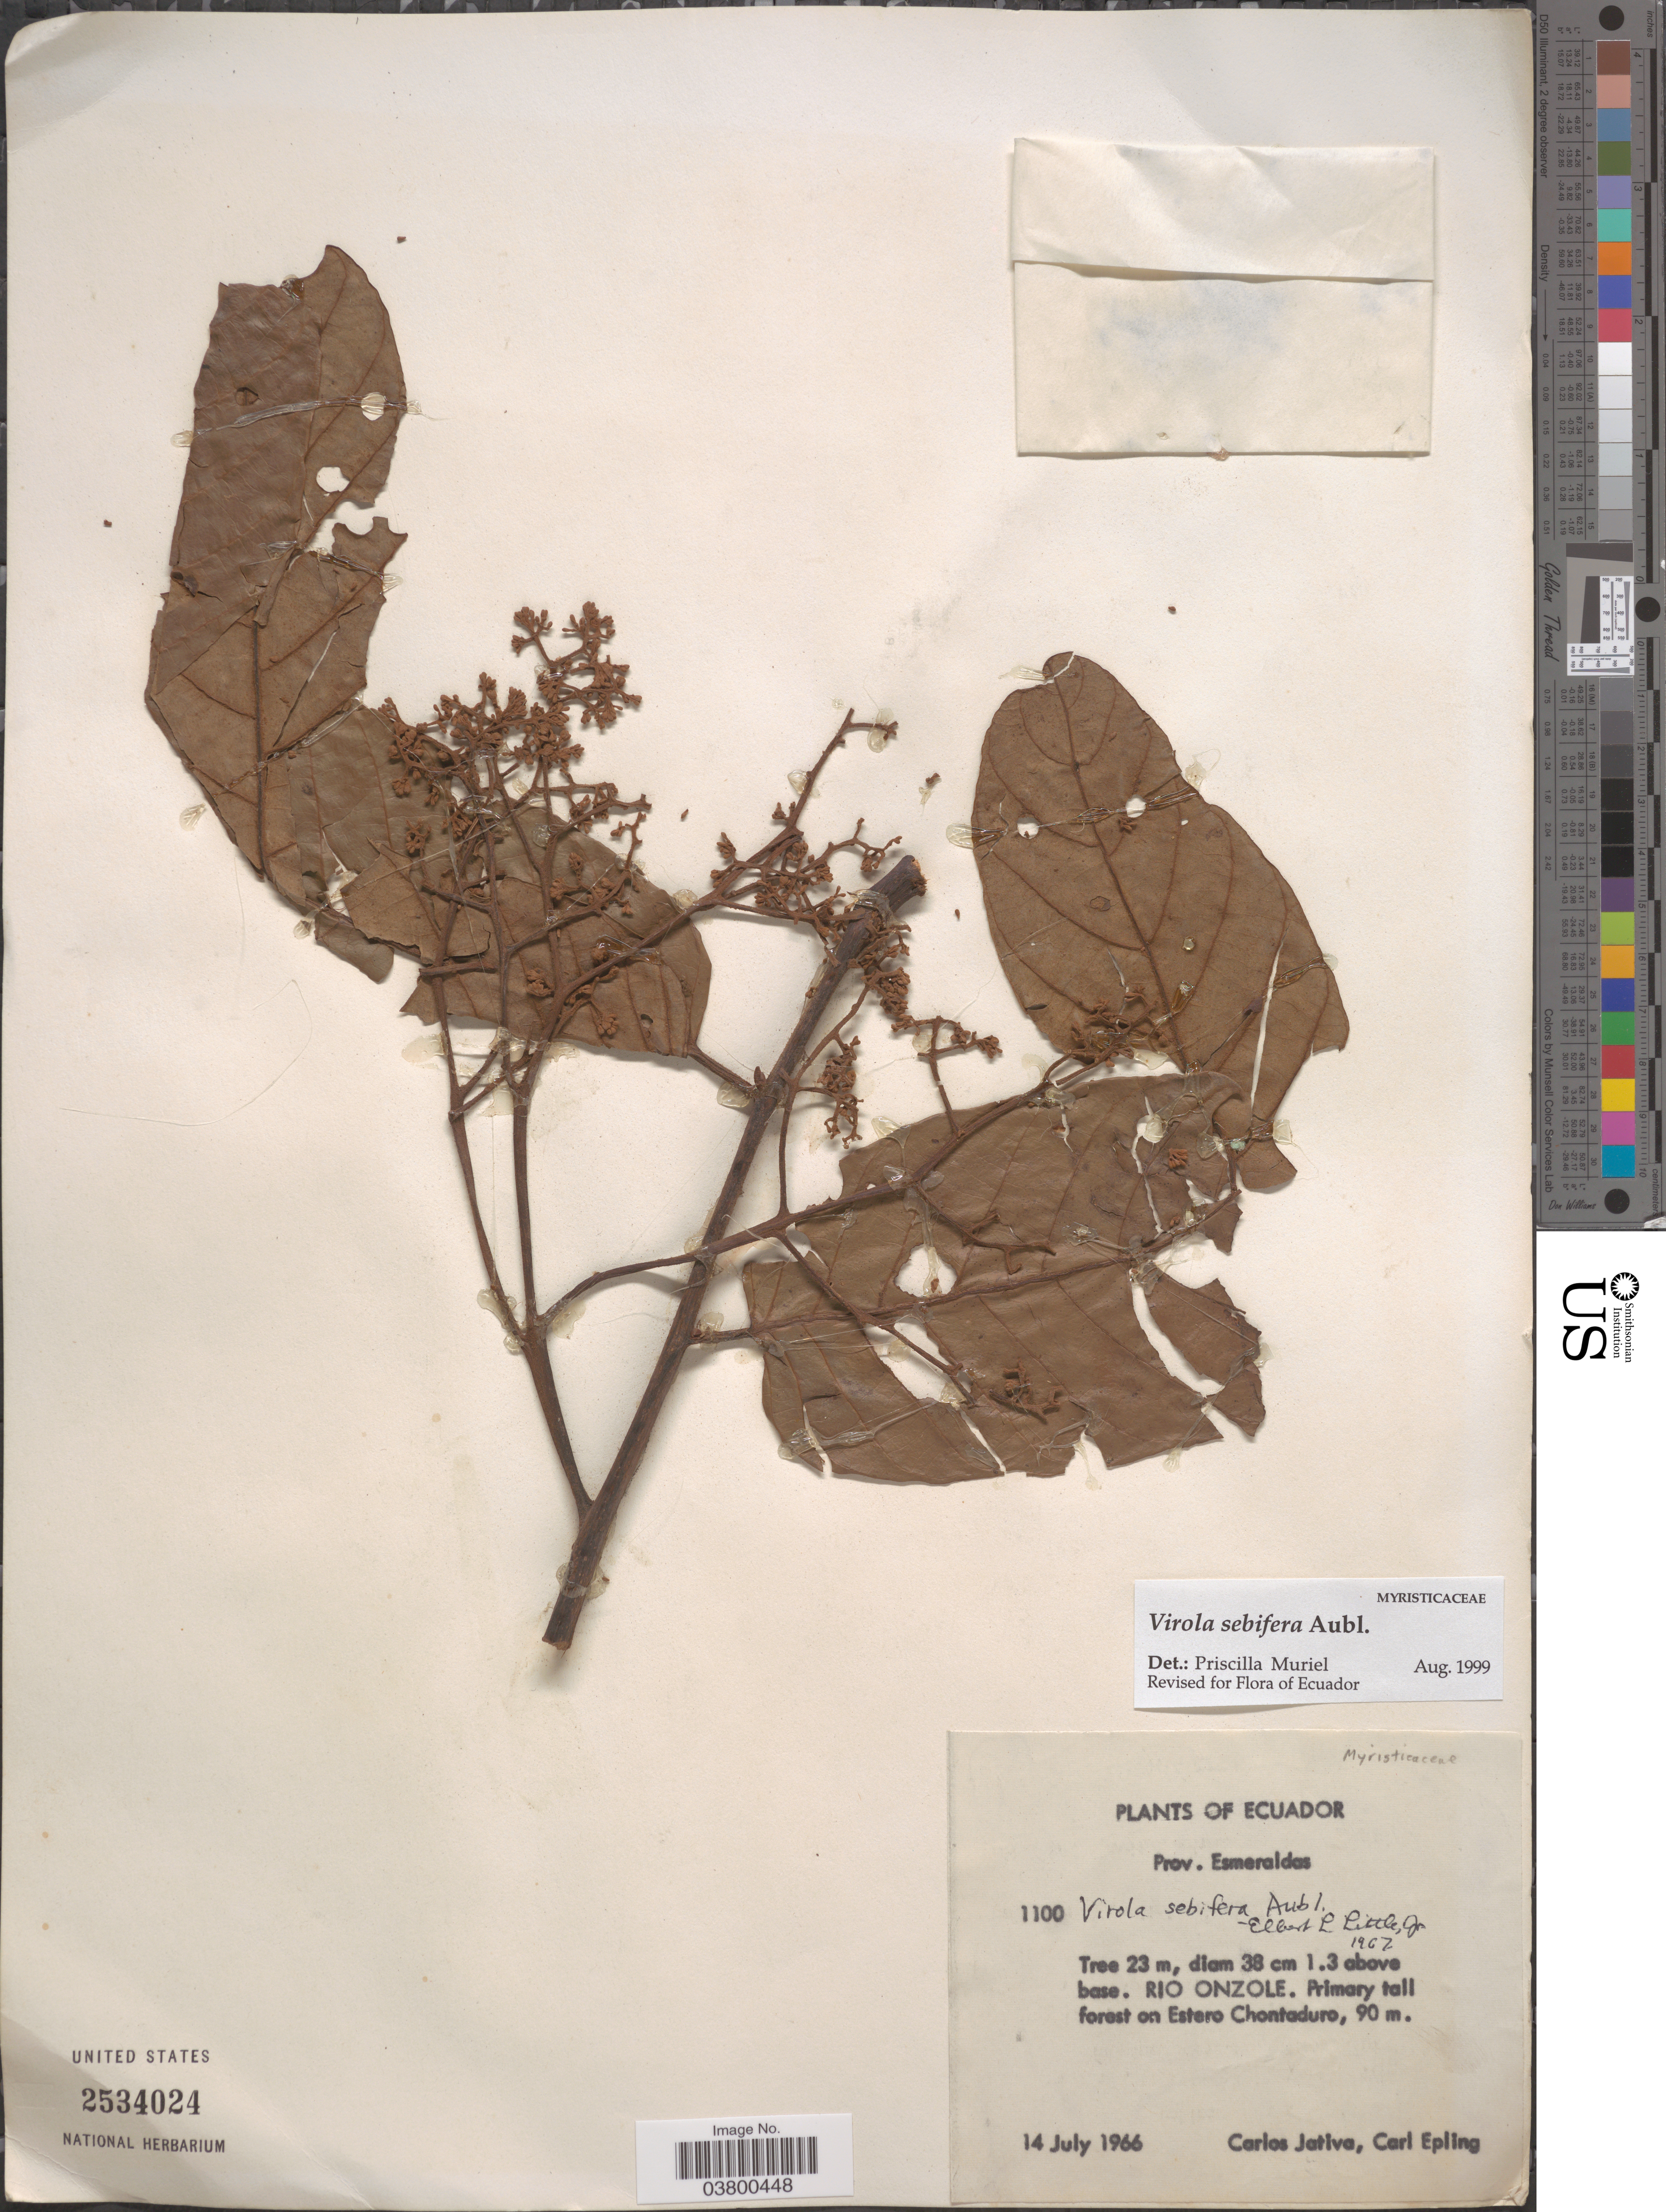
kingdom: Plantae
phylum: Tracheophyta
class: Magnoliopsida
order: Magnoliales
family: Myristicaceae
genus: Virola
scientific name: Virola sebifera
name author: Aubl.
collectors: C. D. Játiva & C. C. Epling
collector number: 1100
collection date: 1966-07-14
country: Ecuador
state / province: Esmeraldas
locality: Rio Onzole. Primary tall forest on Estero Chontaduro.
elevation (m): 90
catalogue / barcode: US 2534024